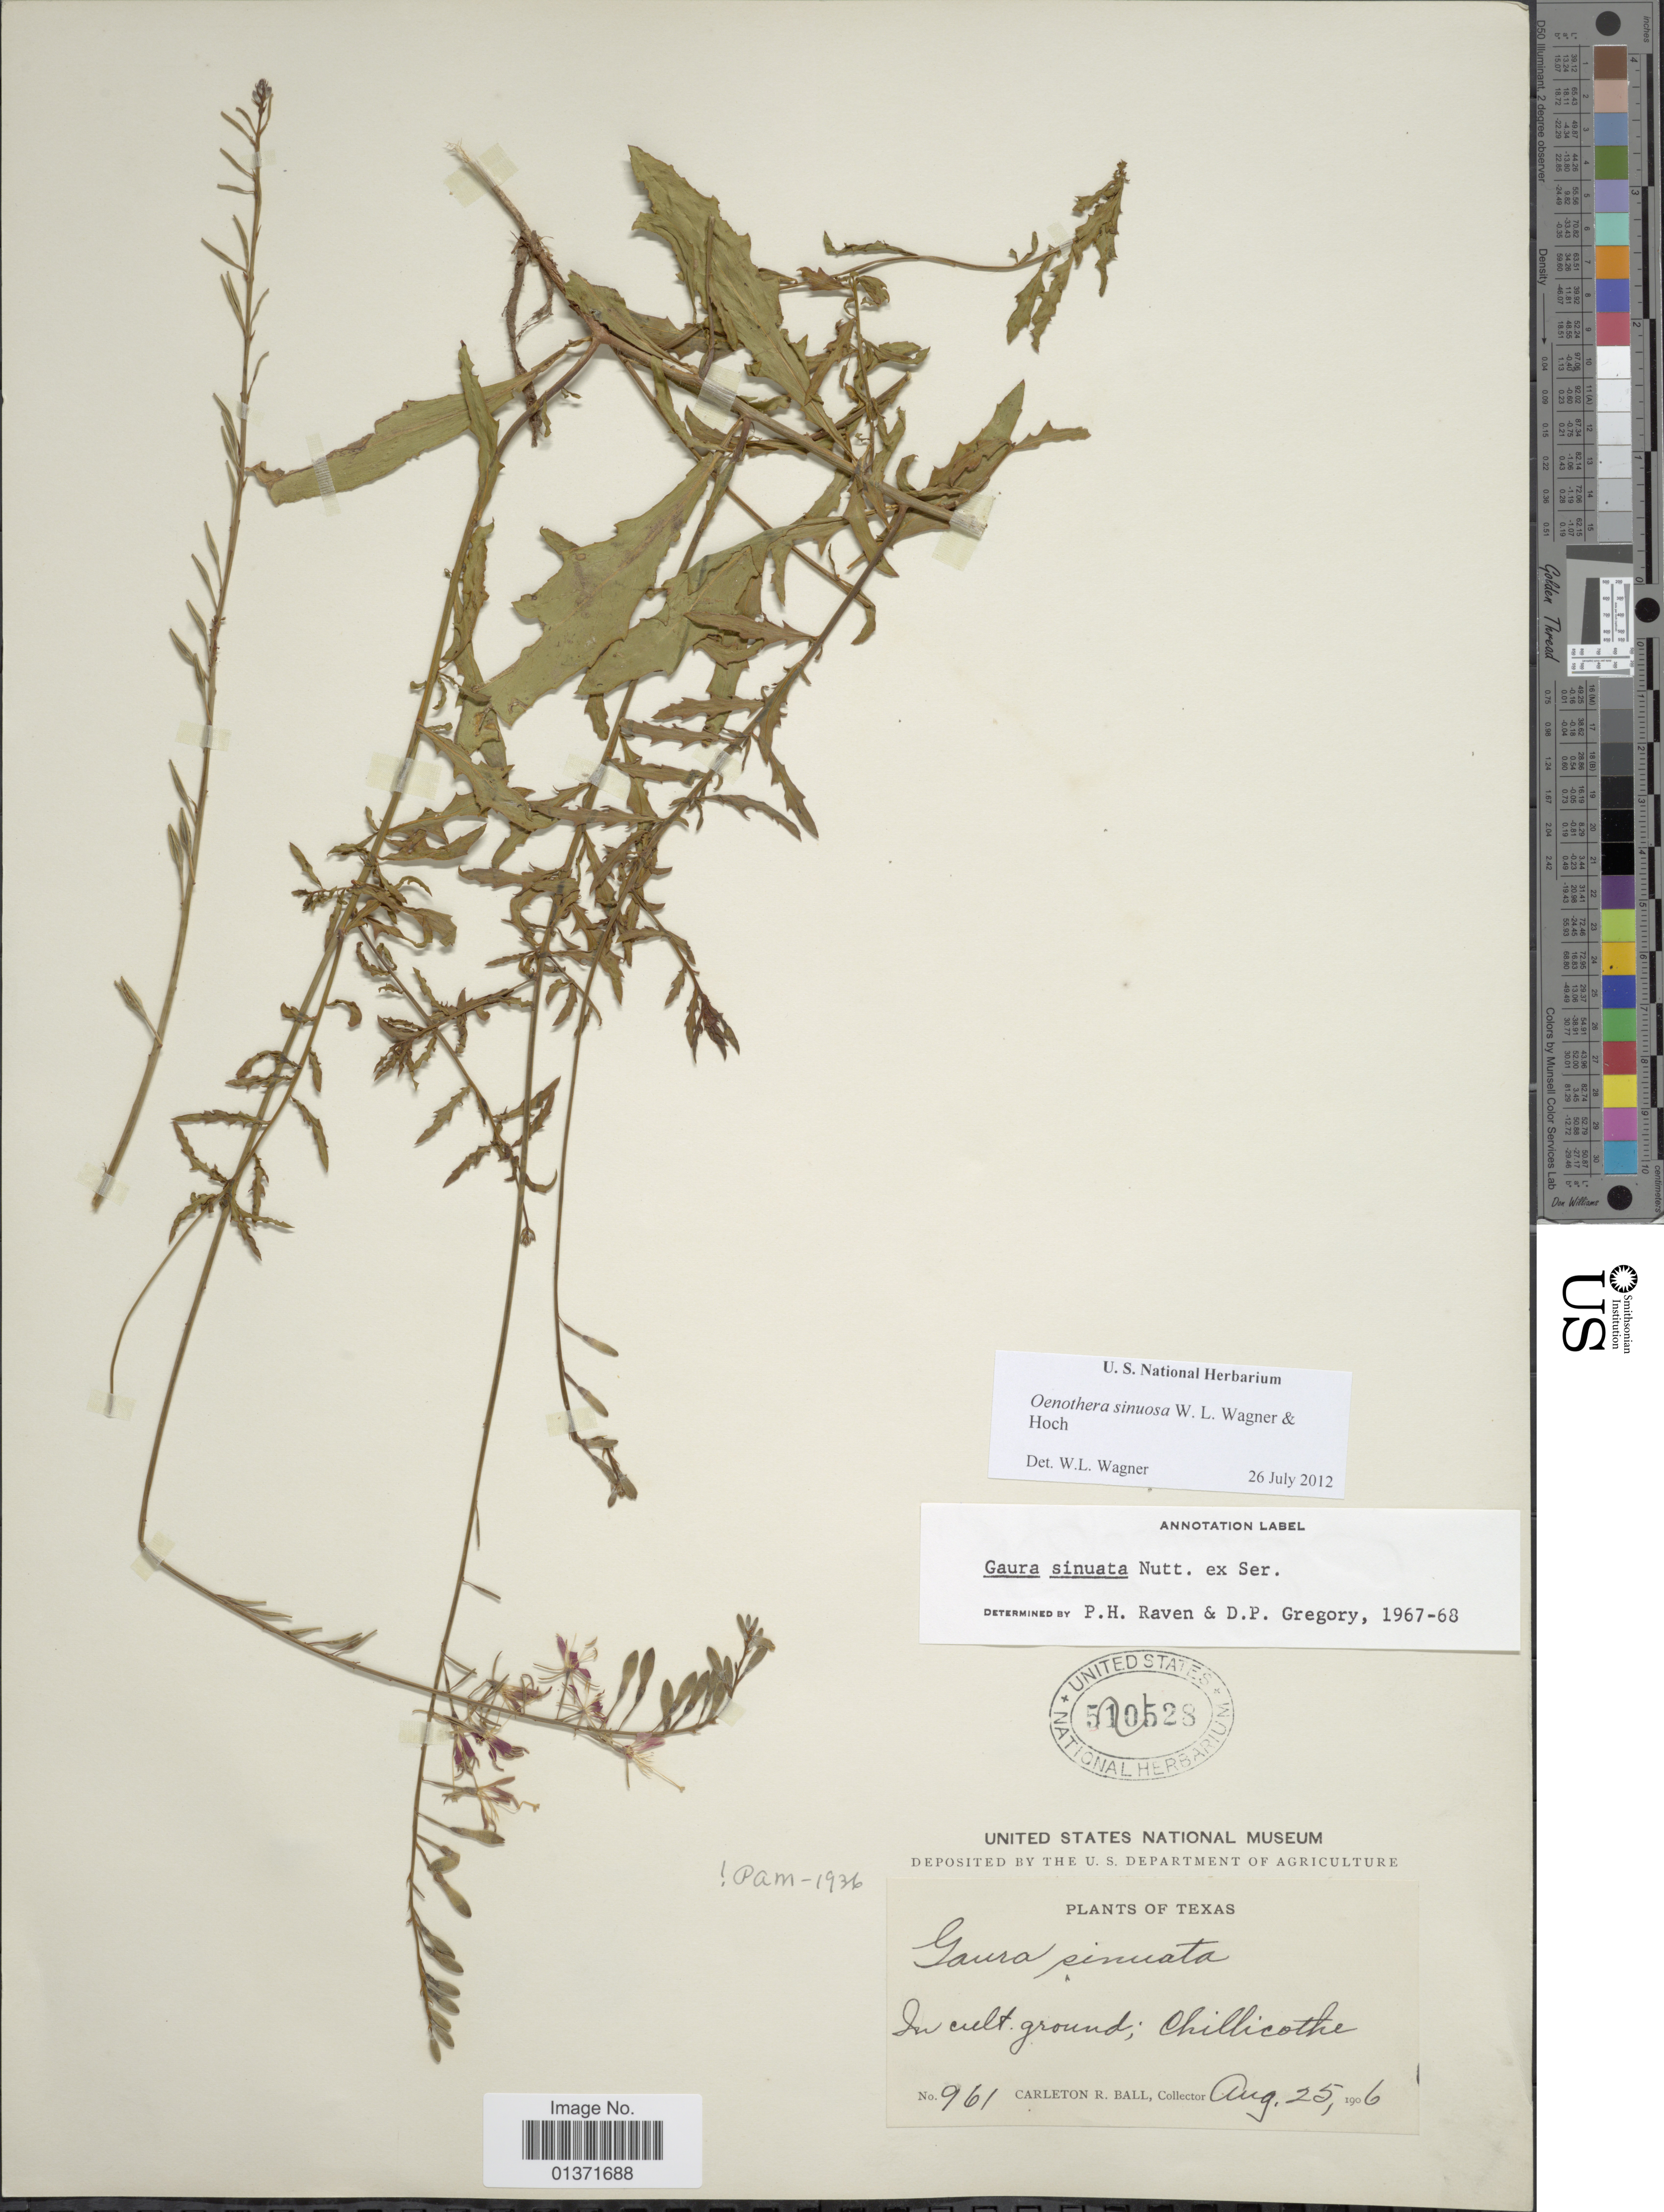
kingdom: Plantae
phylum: Tracheophyta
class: Magnoliopsida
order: Myrtales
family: Onagraceae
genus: Oenothera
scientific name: Oenothera sinuosa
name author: Nutt. ex Ser.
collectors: C. R. Ball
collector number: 961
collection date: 1906-08-25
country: United States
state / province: Texas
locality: Chillicothe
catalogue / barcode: US 501528